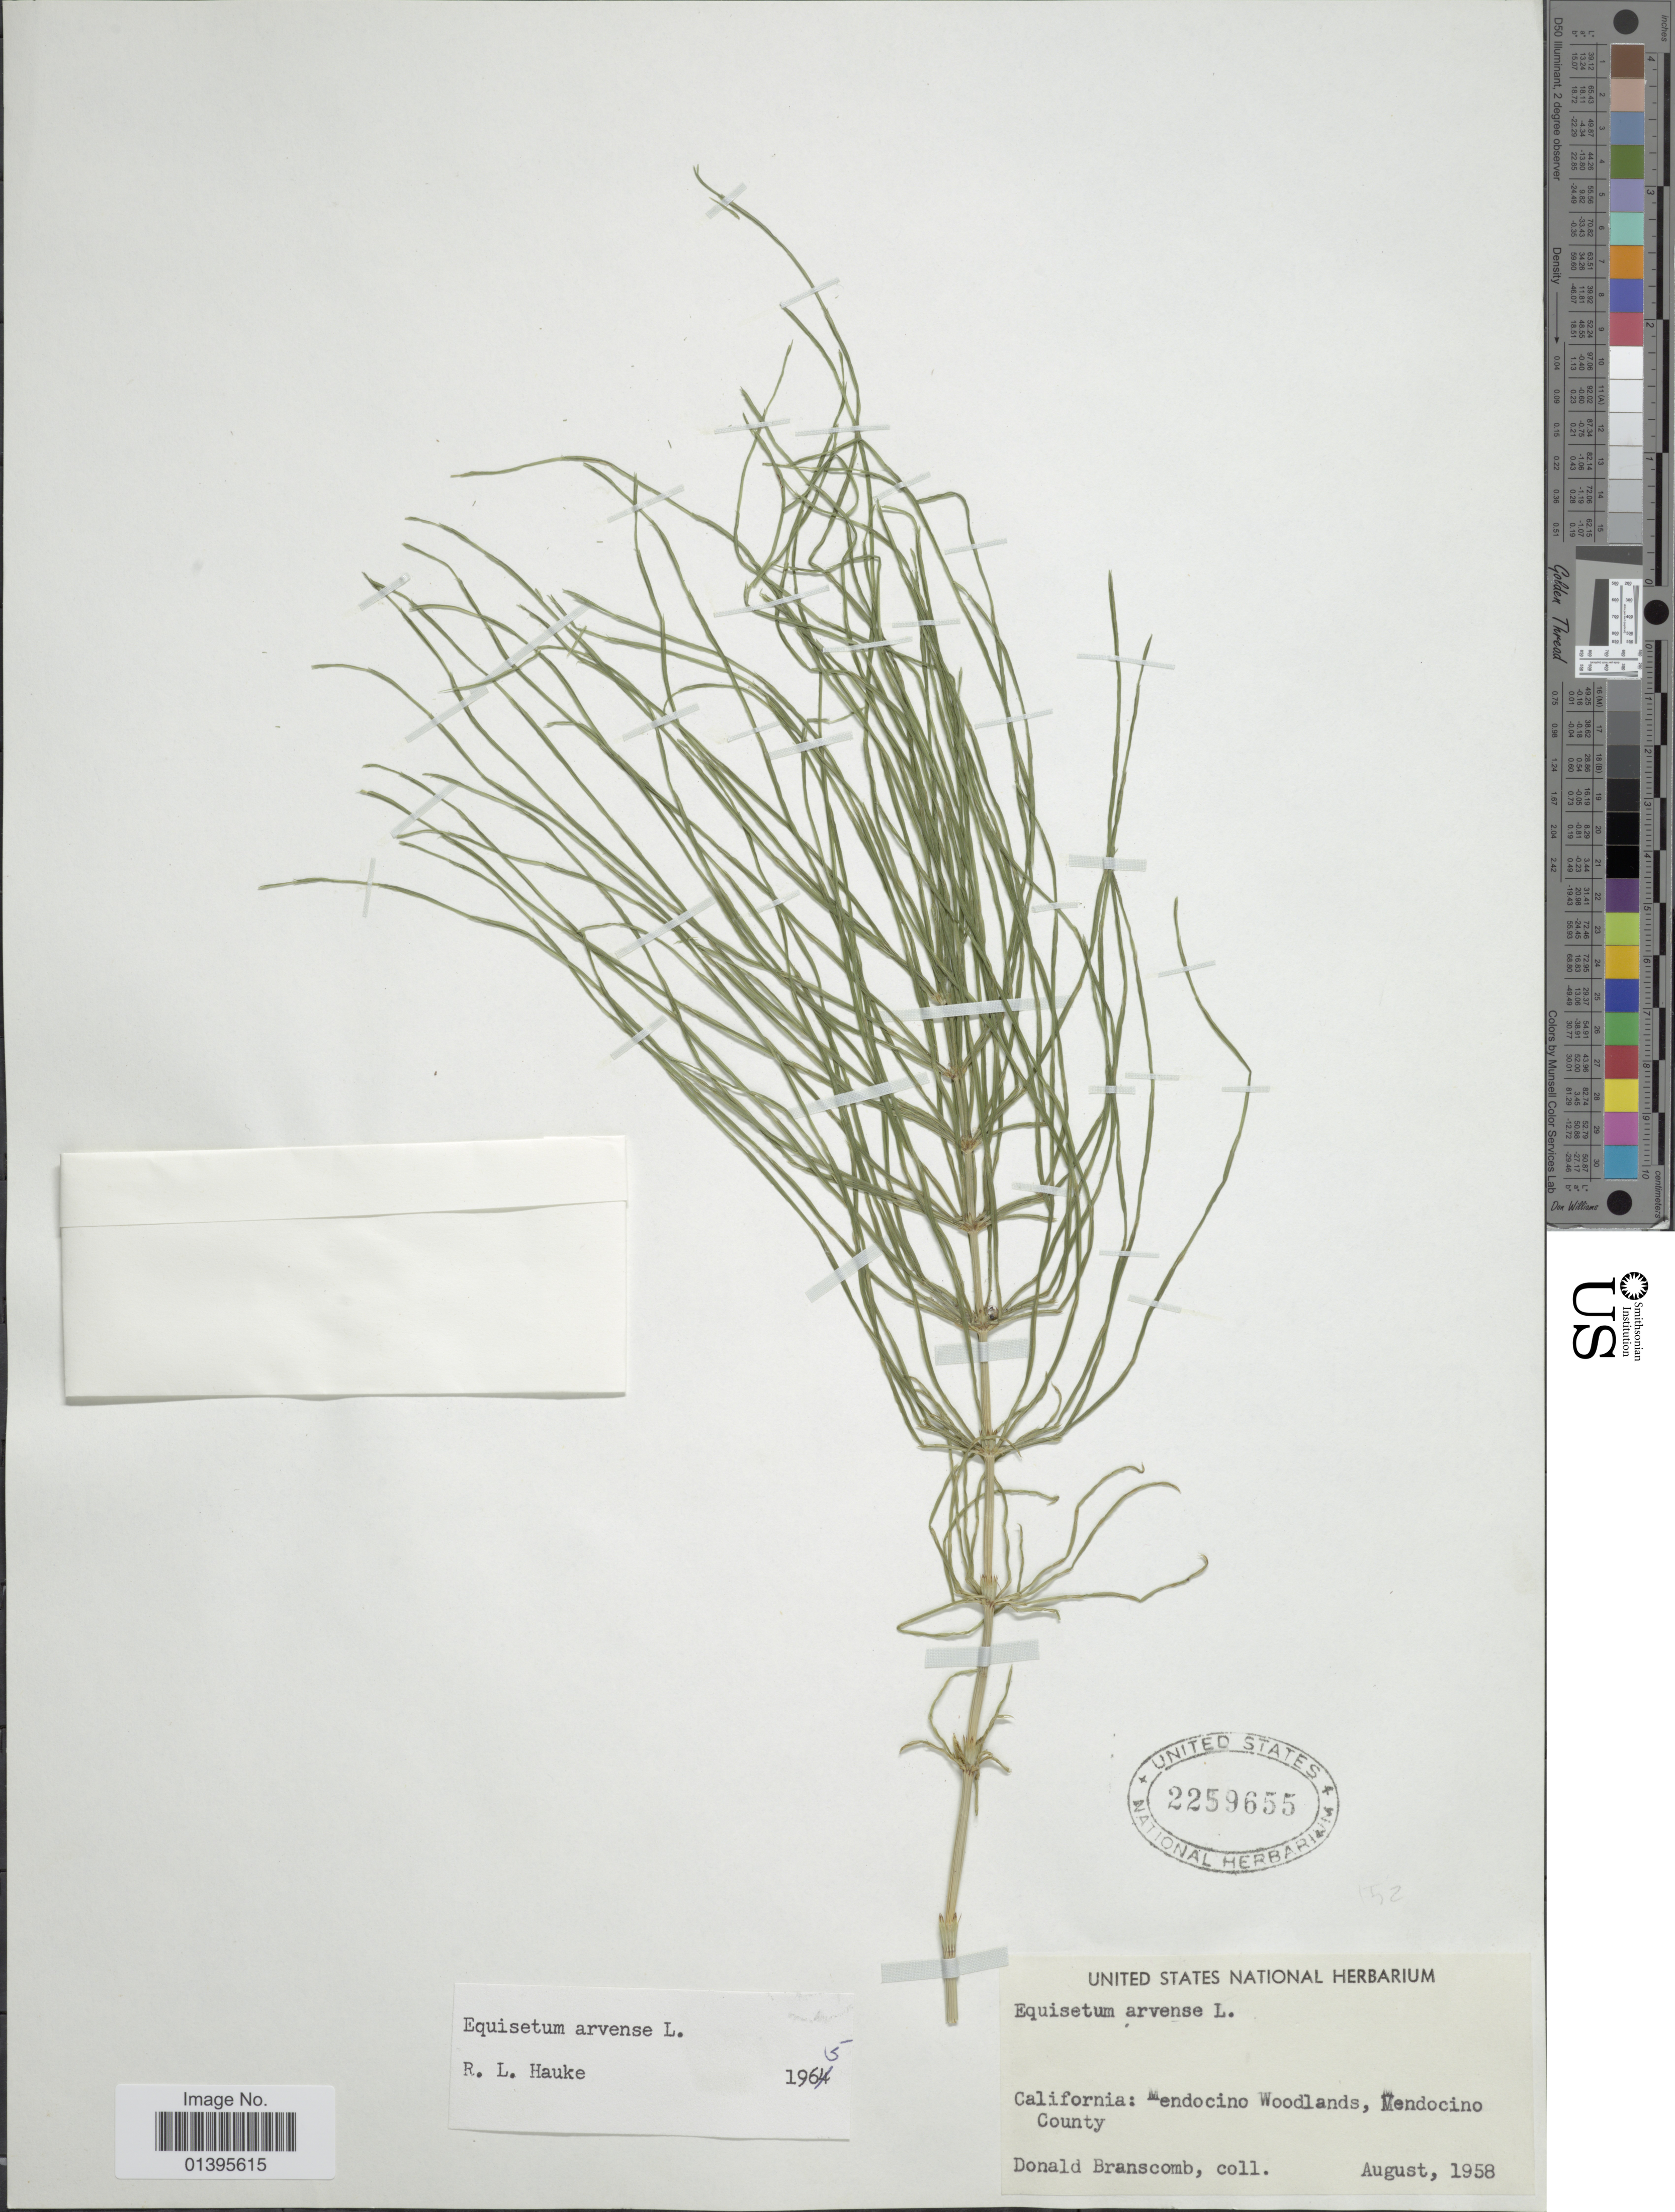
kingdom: Plantae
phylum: Tracheophyta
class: Polypodiopsida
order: Equisetales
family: Equisetaceae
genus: Equisetum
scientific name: Equisetum arvense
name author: L.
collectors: D. Branscomb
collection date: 1958-08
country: United States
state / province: California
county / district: Mendocino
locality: Mendocino Woodlands, Mendocino County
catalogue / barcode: US 2259655